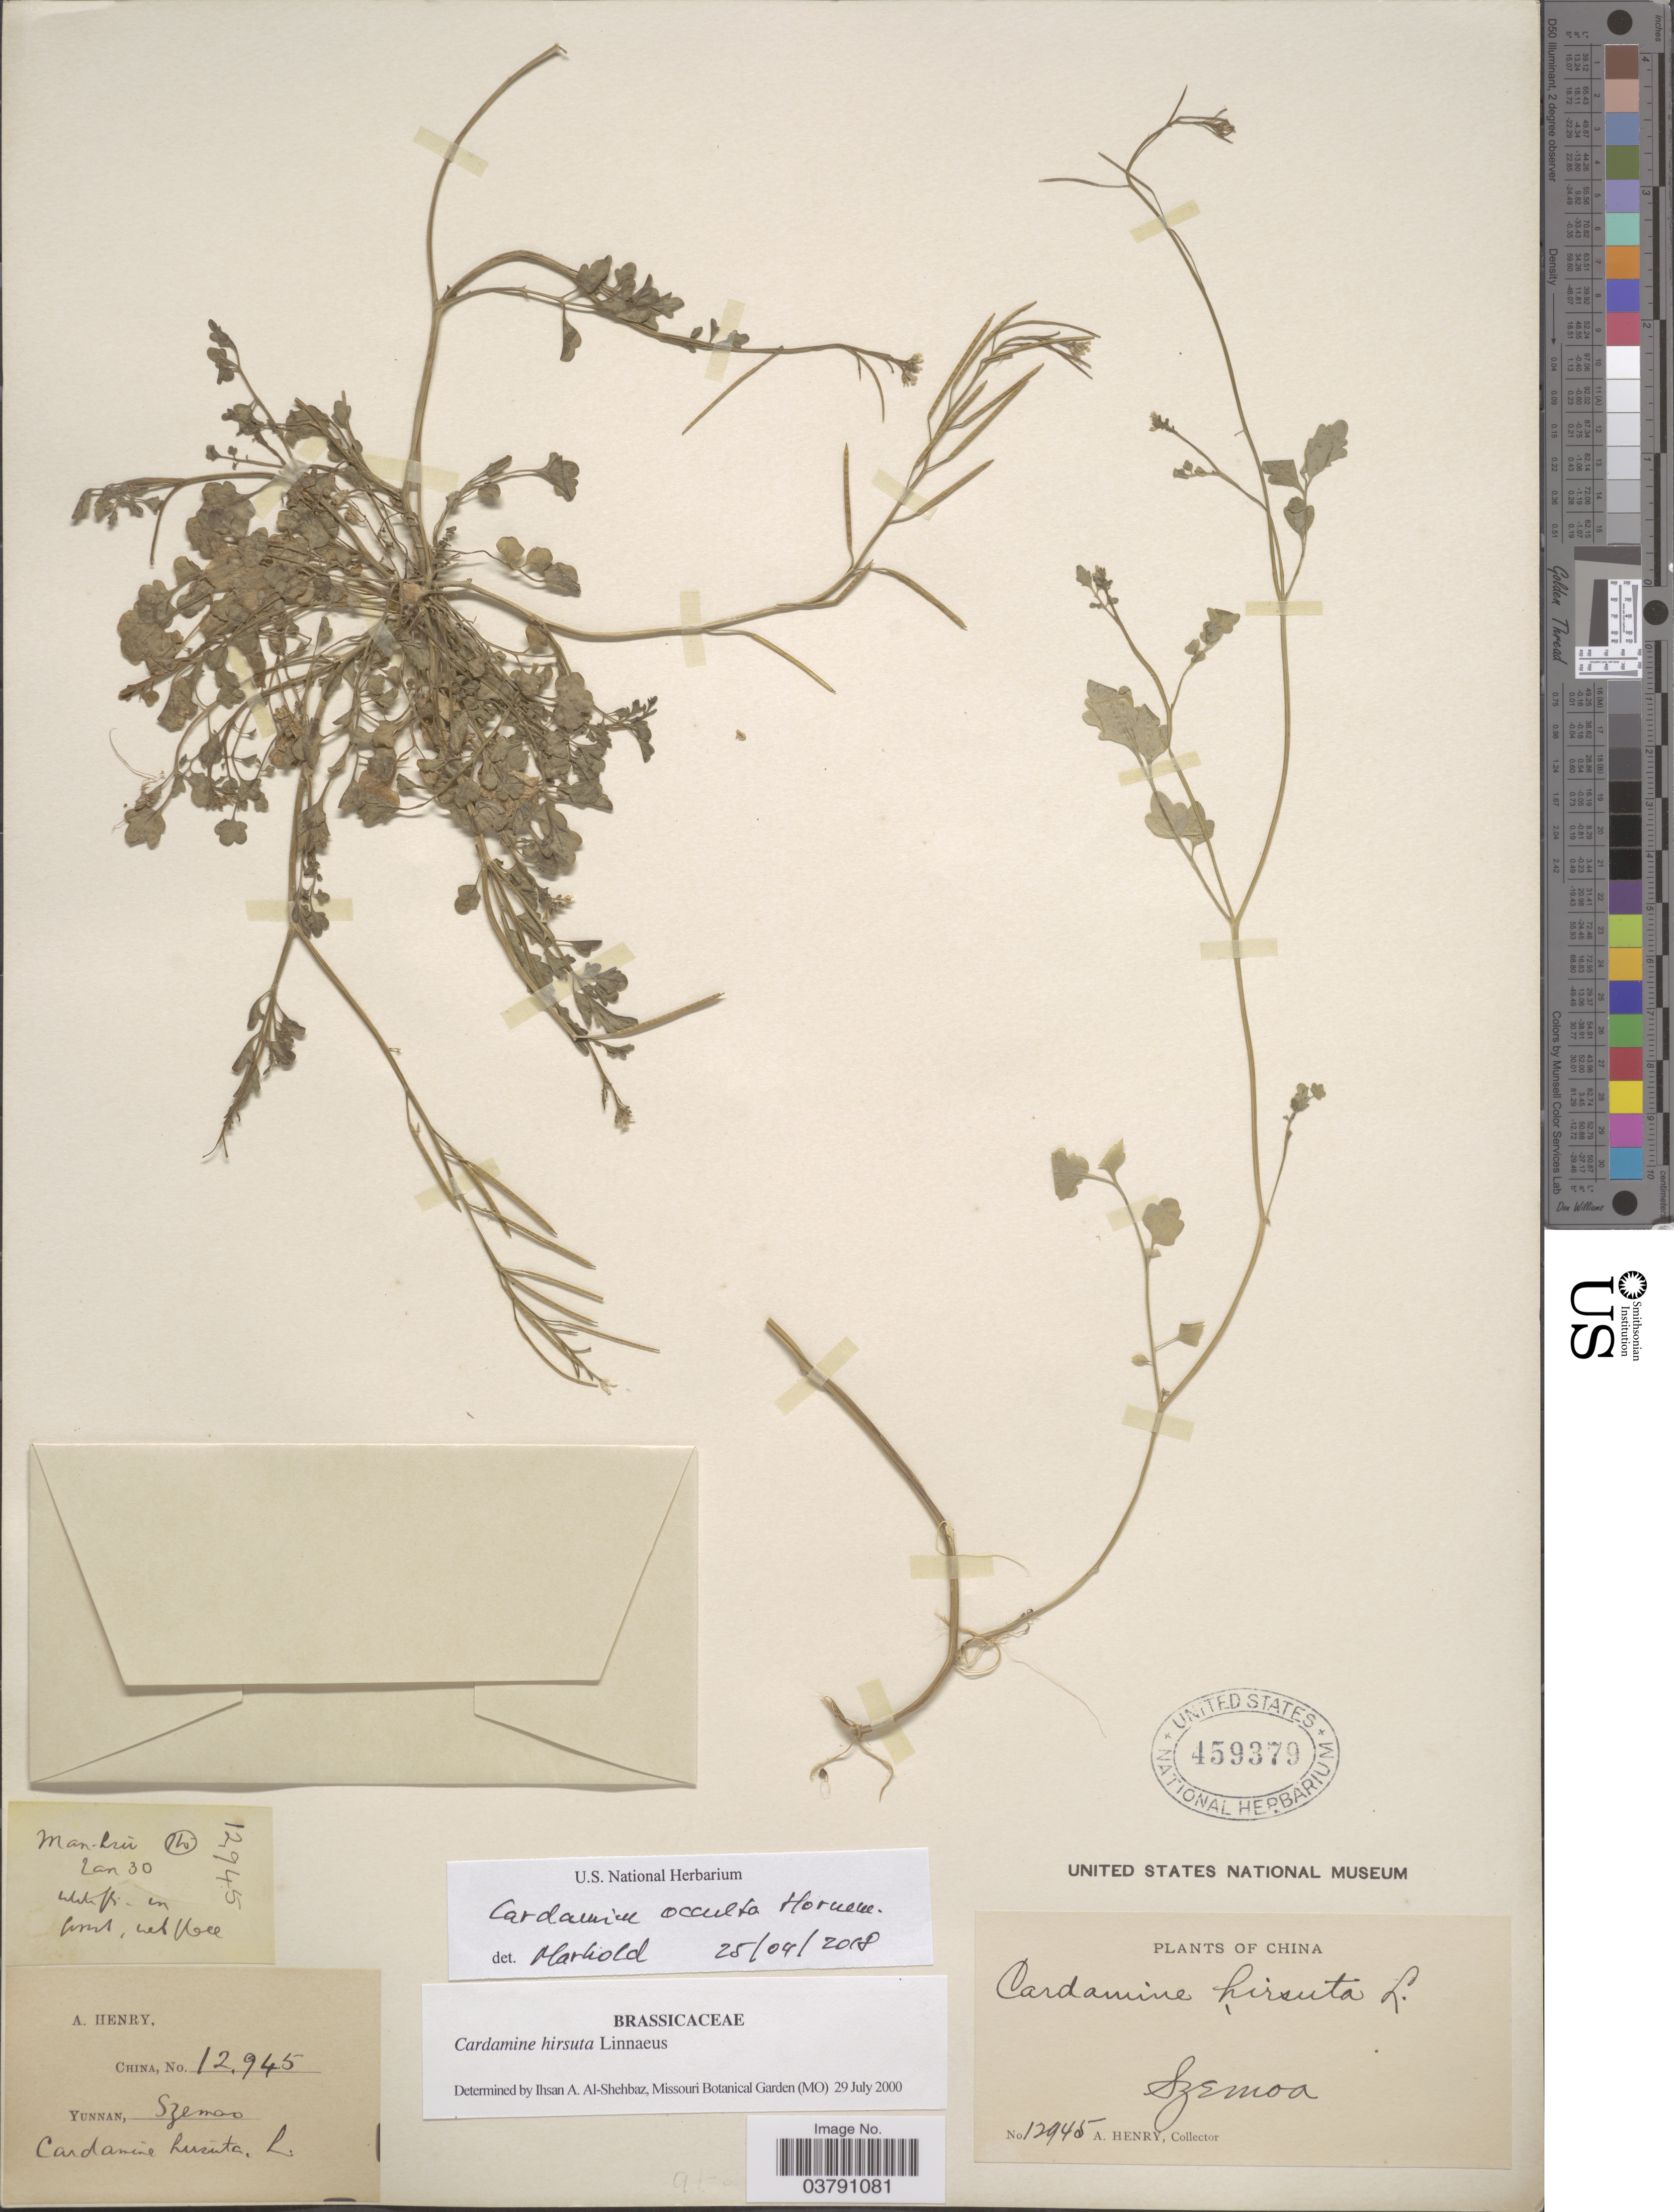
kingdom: Plantae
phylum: Tracheophyta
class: Magnoliopsida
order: Brassicales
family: Brassicaceae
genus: Cardamine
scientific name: Cardamine occulta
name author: Hornem.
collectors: A. Henry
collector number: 12945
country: China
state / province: Yunnan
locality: Szemao.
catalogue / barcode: US 459379